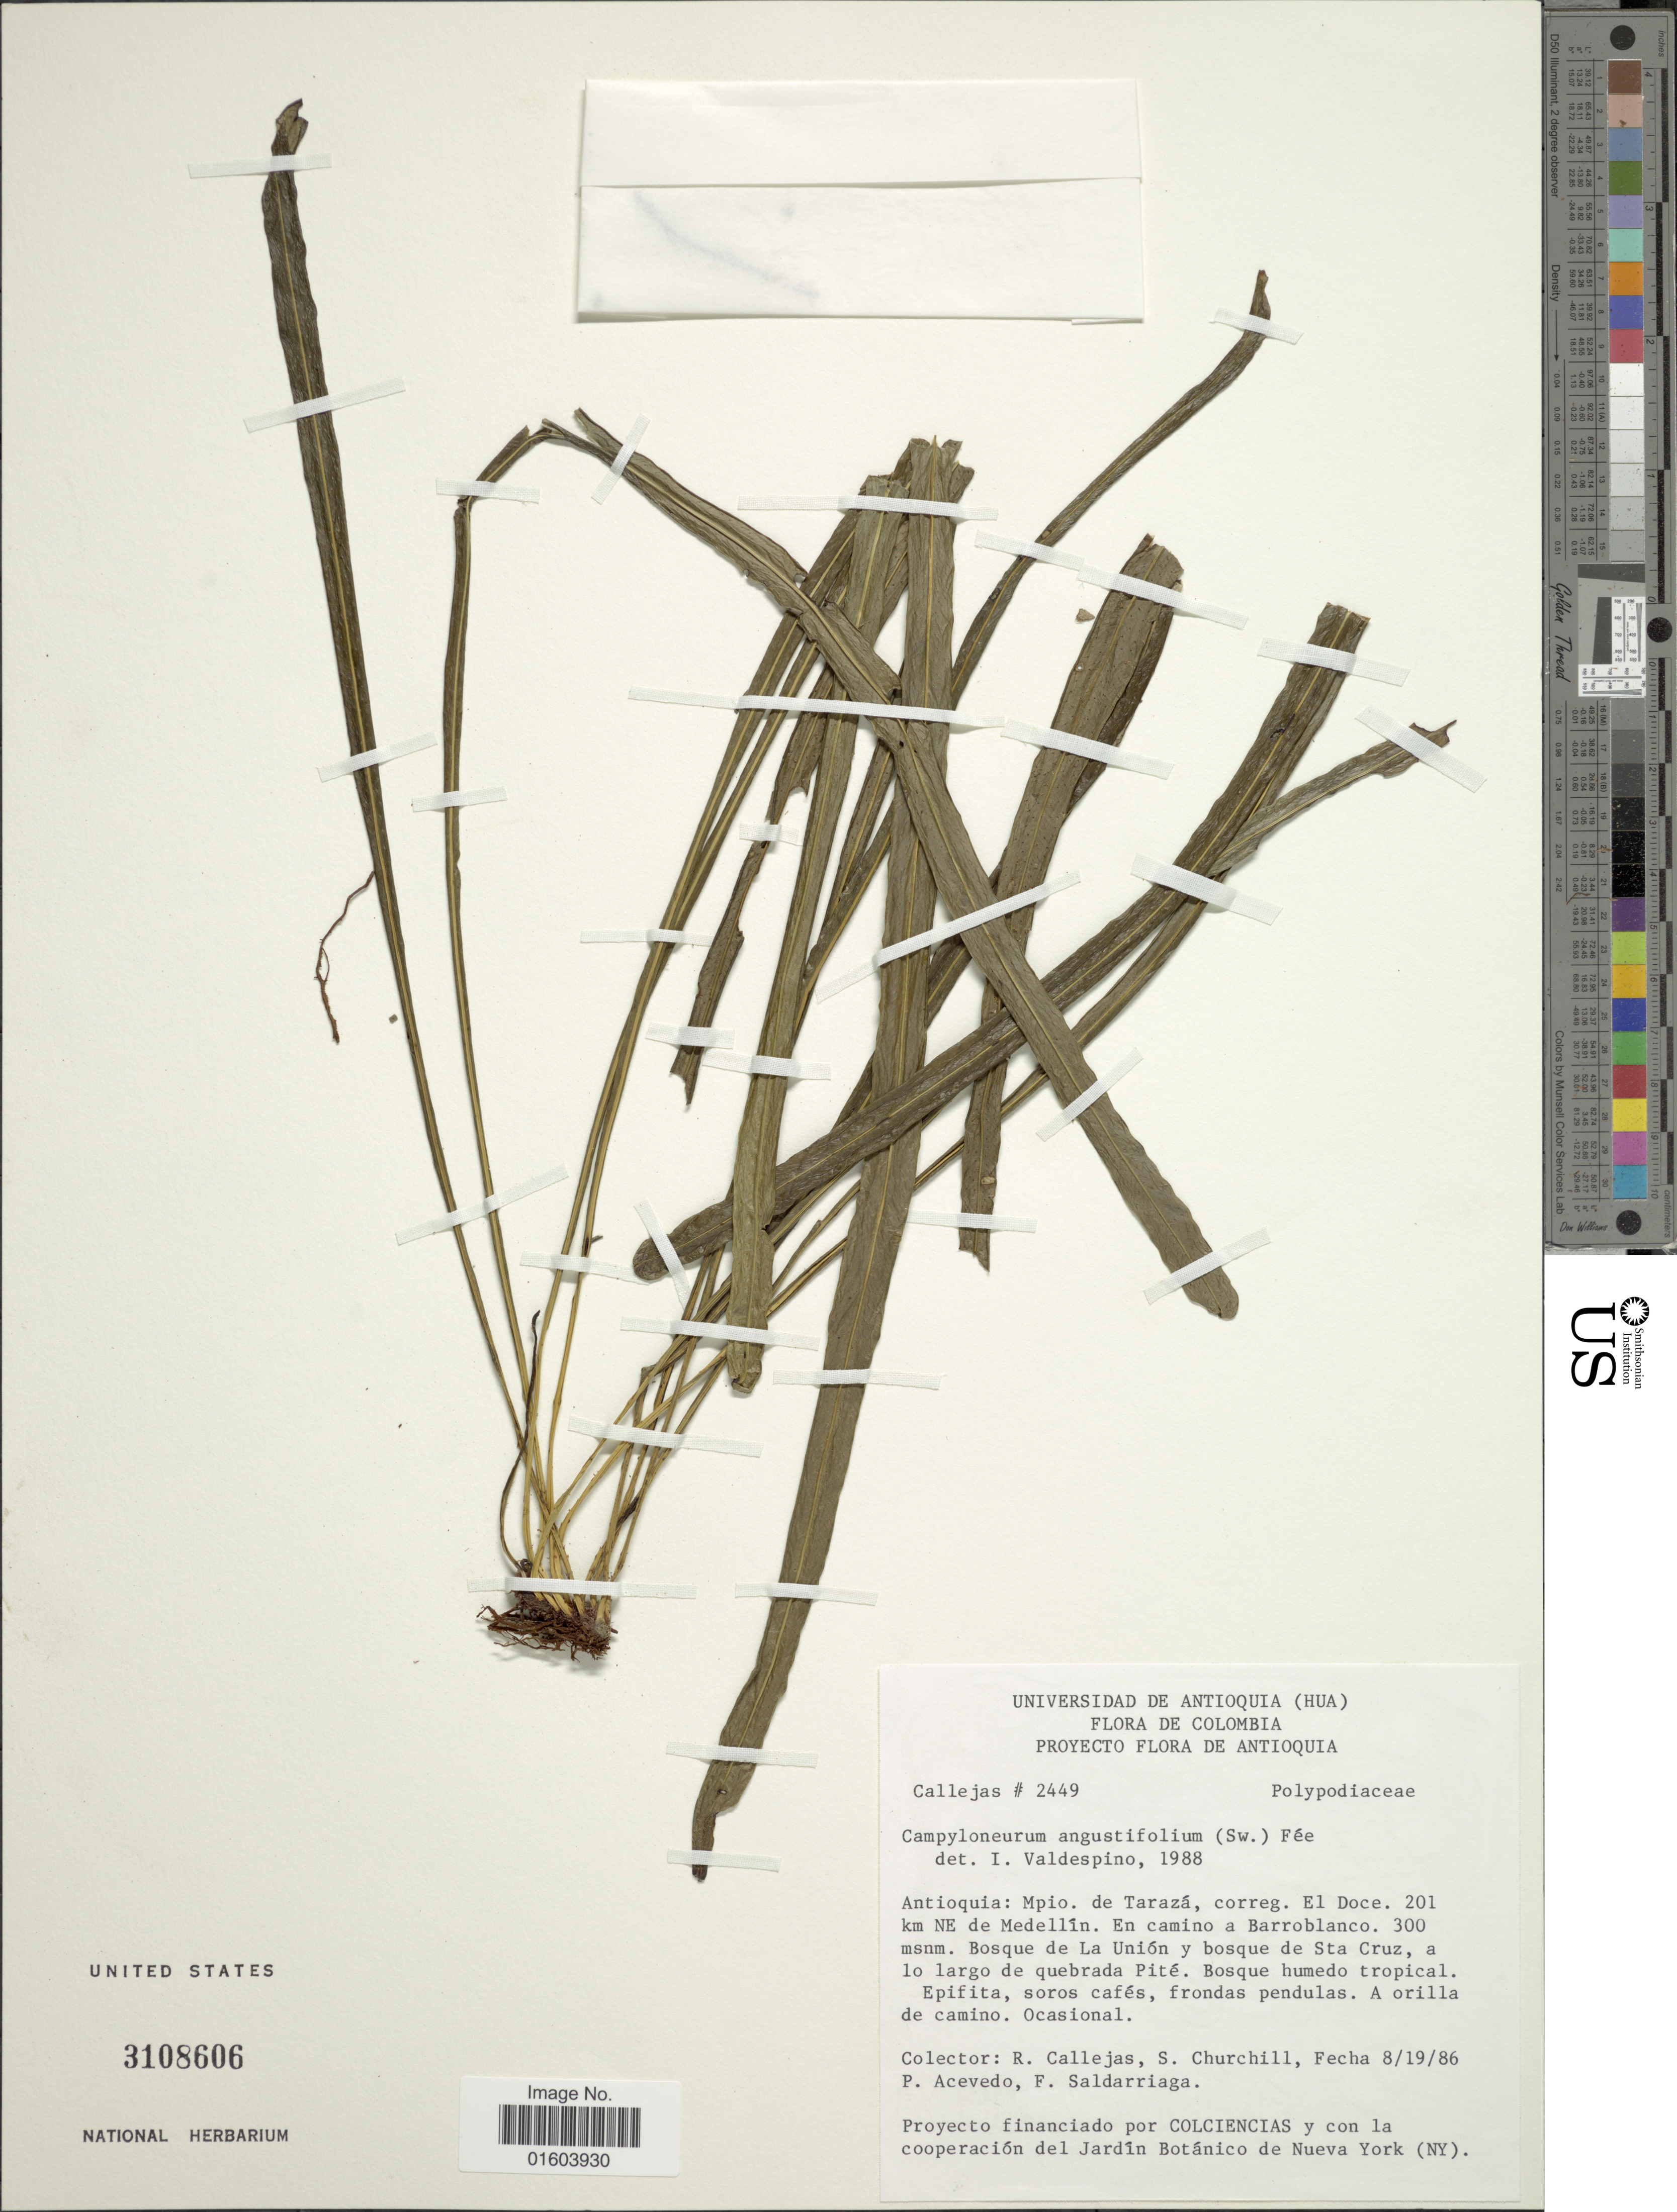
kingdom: Plantae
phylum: Tracheophyta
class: Polypodiopsida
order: Polypodiales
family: Polypodiaceae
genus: Campyloneurum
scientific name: Campyloneurum angustifolium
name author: (Sw.) Fée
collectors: R. Callejas, S. Churchill, P. Acevedo-Rodr. & F. Saldarriaga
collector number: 2449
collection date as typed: Transcribed d/m/y: 19/8/86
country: Colombia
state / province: Antioquia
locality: Antioquia: Mpio. de Taraza. correg. El Doce. 201 km NE de Medellin. En camino a Barroblanco.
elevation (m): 300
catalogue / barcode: US 3108606